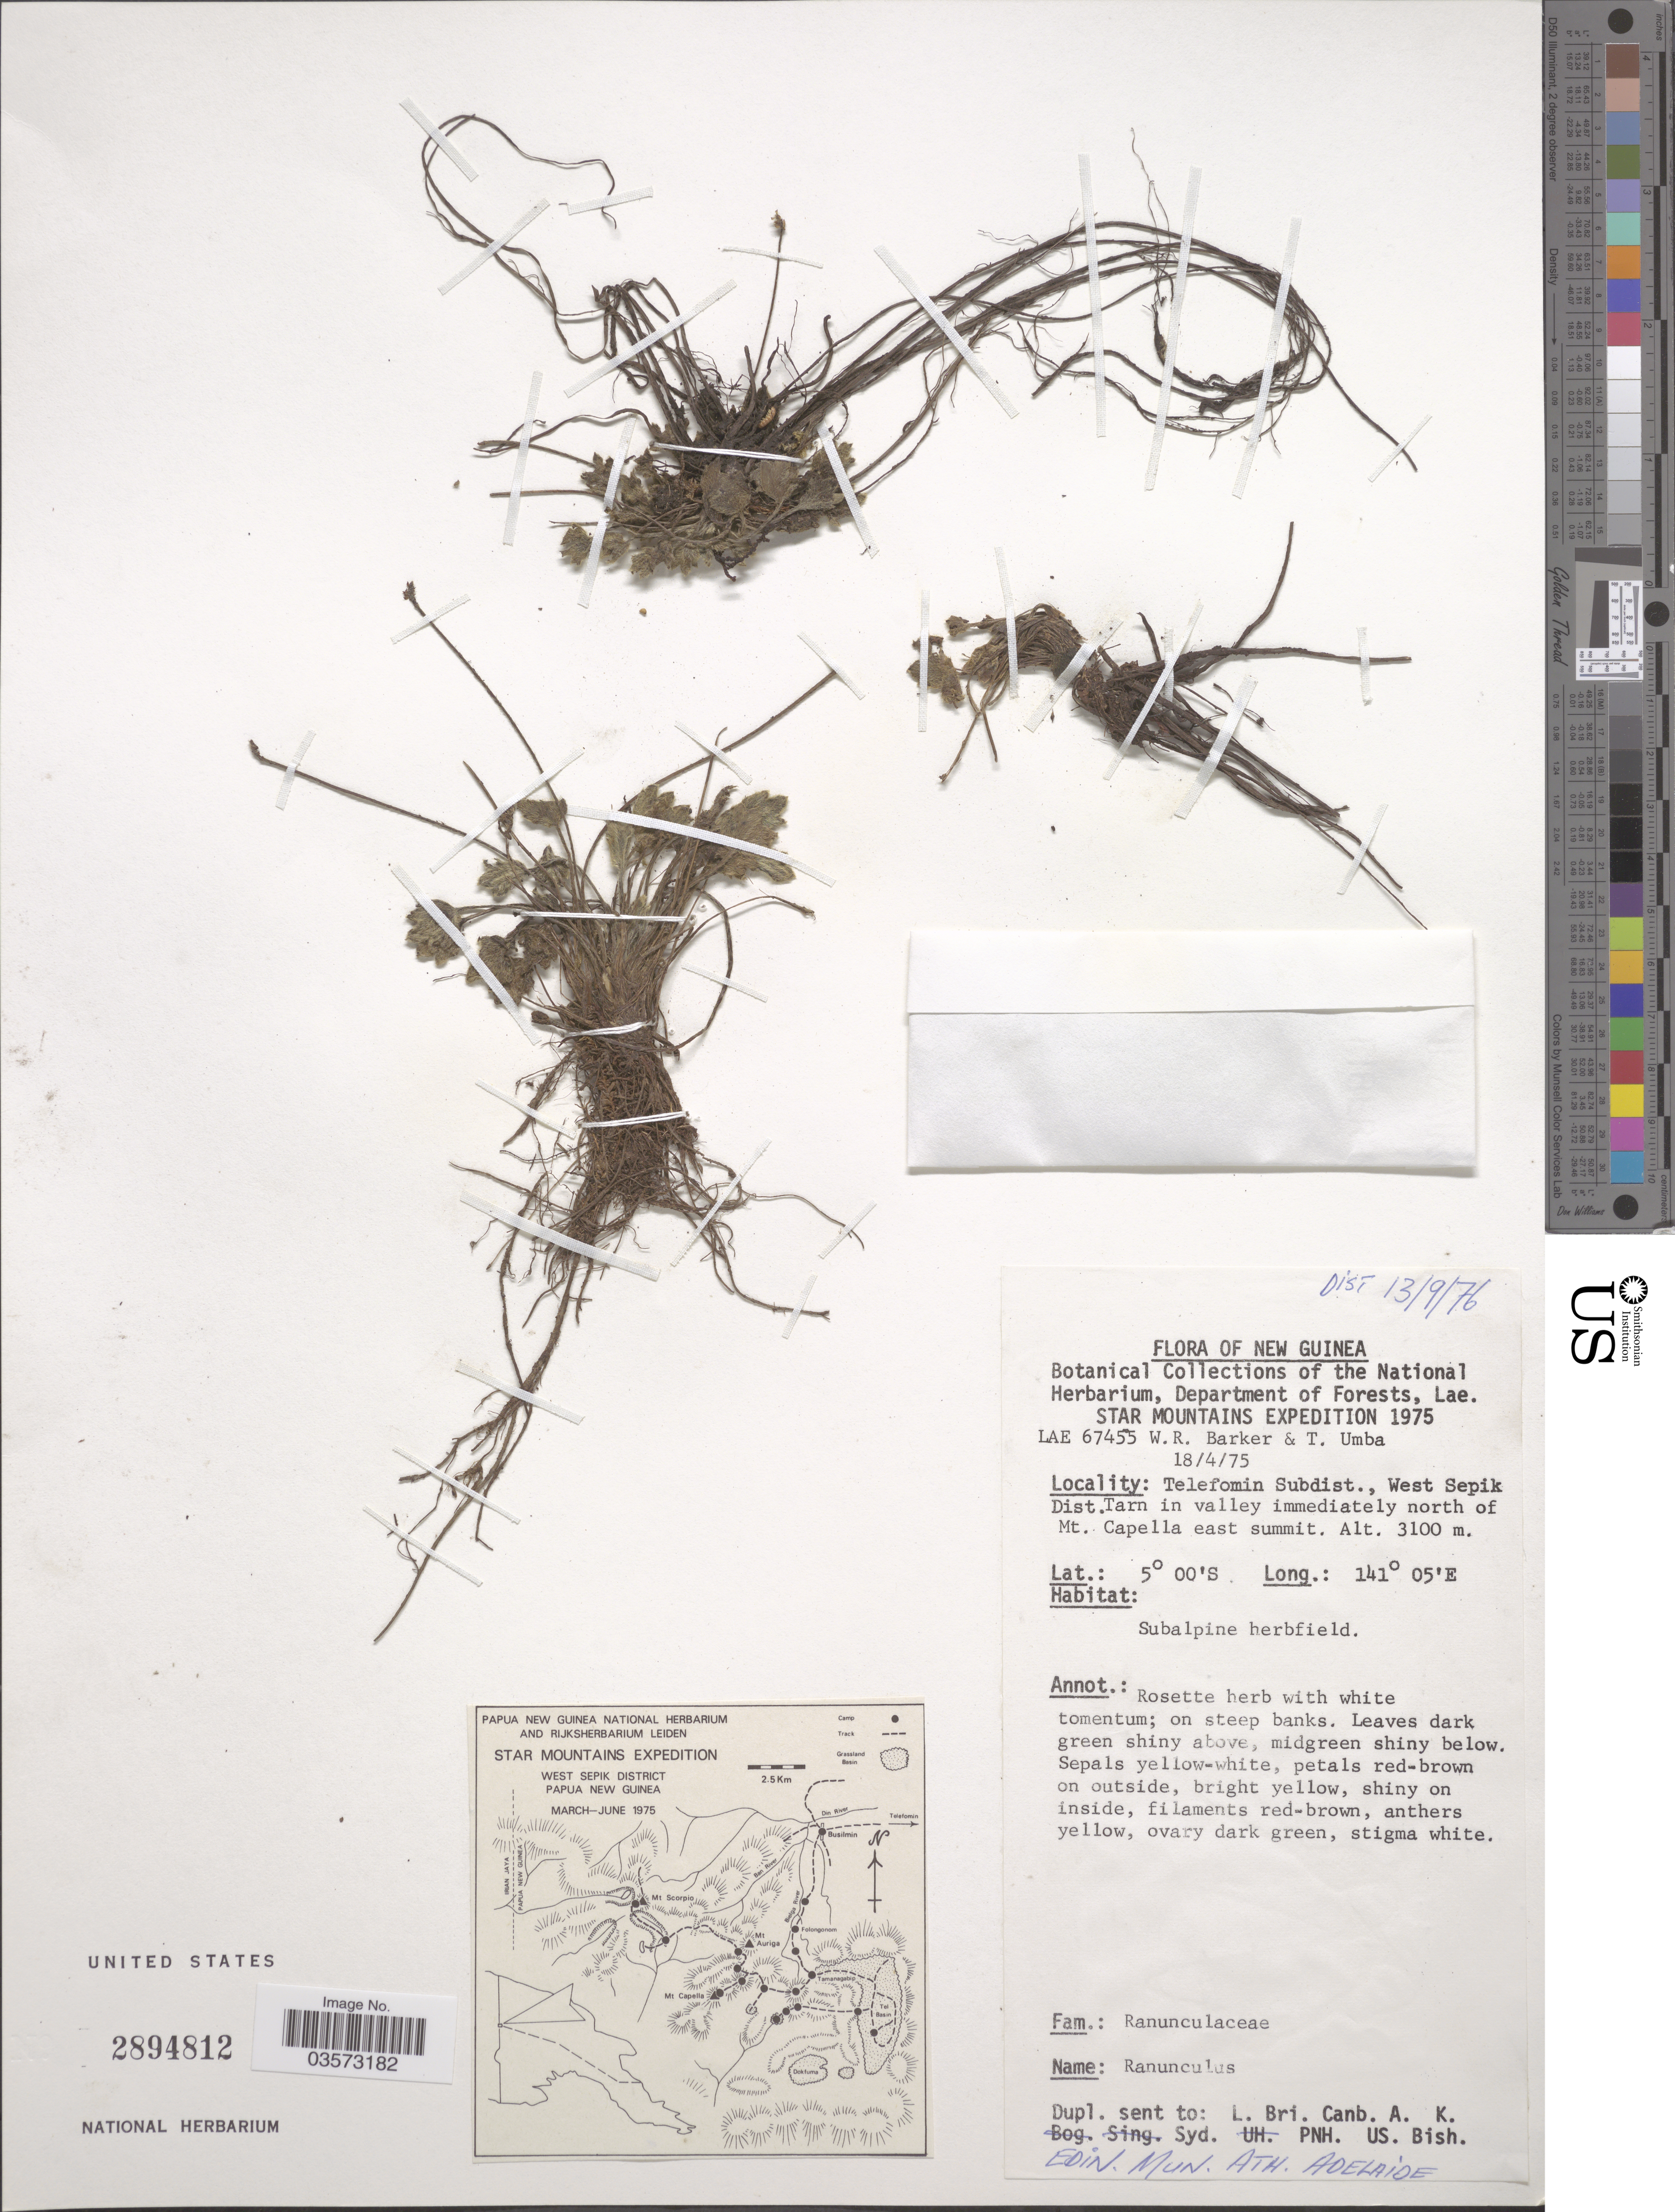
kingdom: Plantae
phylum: Tracheophyta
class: Magnoliopsida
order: Ranunculales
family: Ranunculaceae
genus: Ranunculus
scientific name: Ranunculus sp.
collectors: W. R. Barker & T. Umba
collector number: LAE67455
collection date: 1975-04-18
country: Papua New Guinea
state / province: Sandaun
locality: New Guinea. Telefomin Subdist., West Sepik Dist. Tarn in valley immediately north of Mt. Capella east summit.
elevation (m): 3100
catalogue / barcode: US 2894812